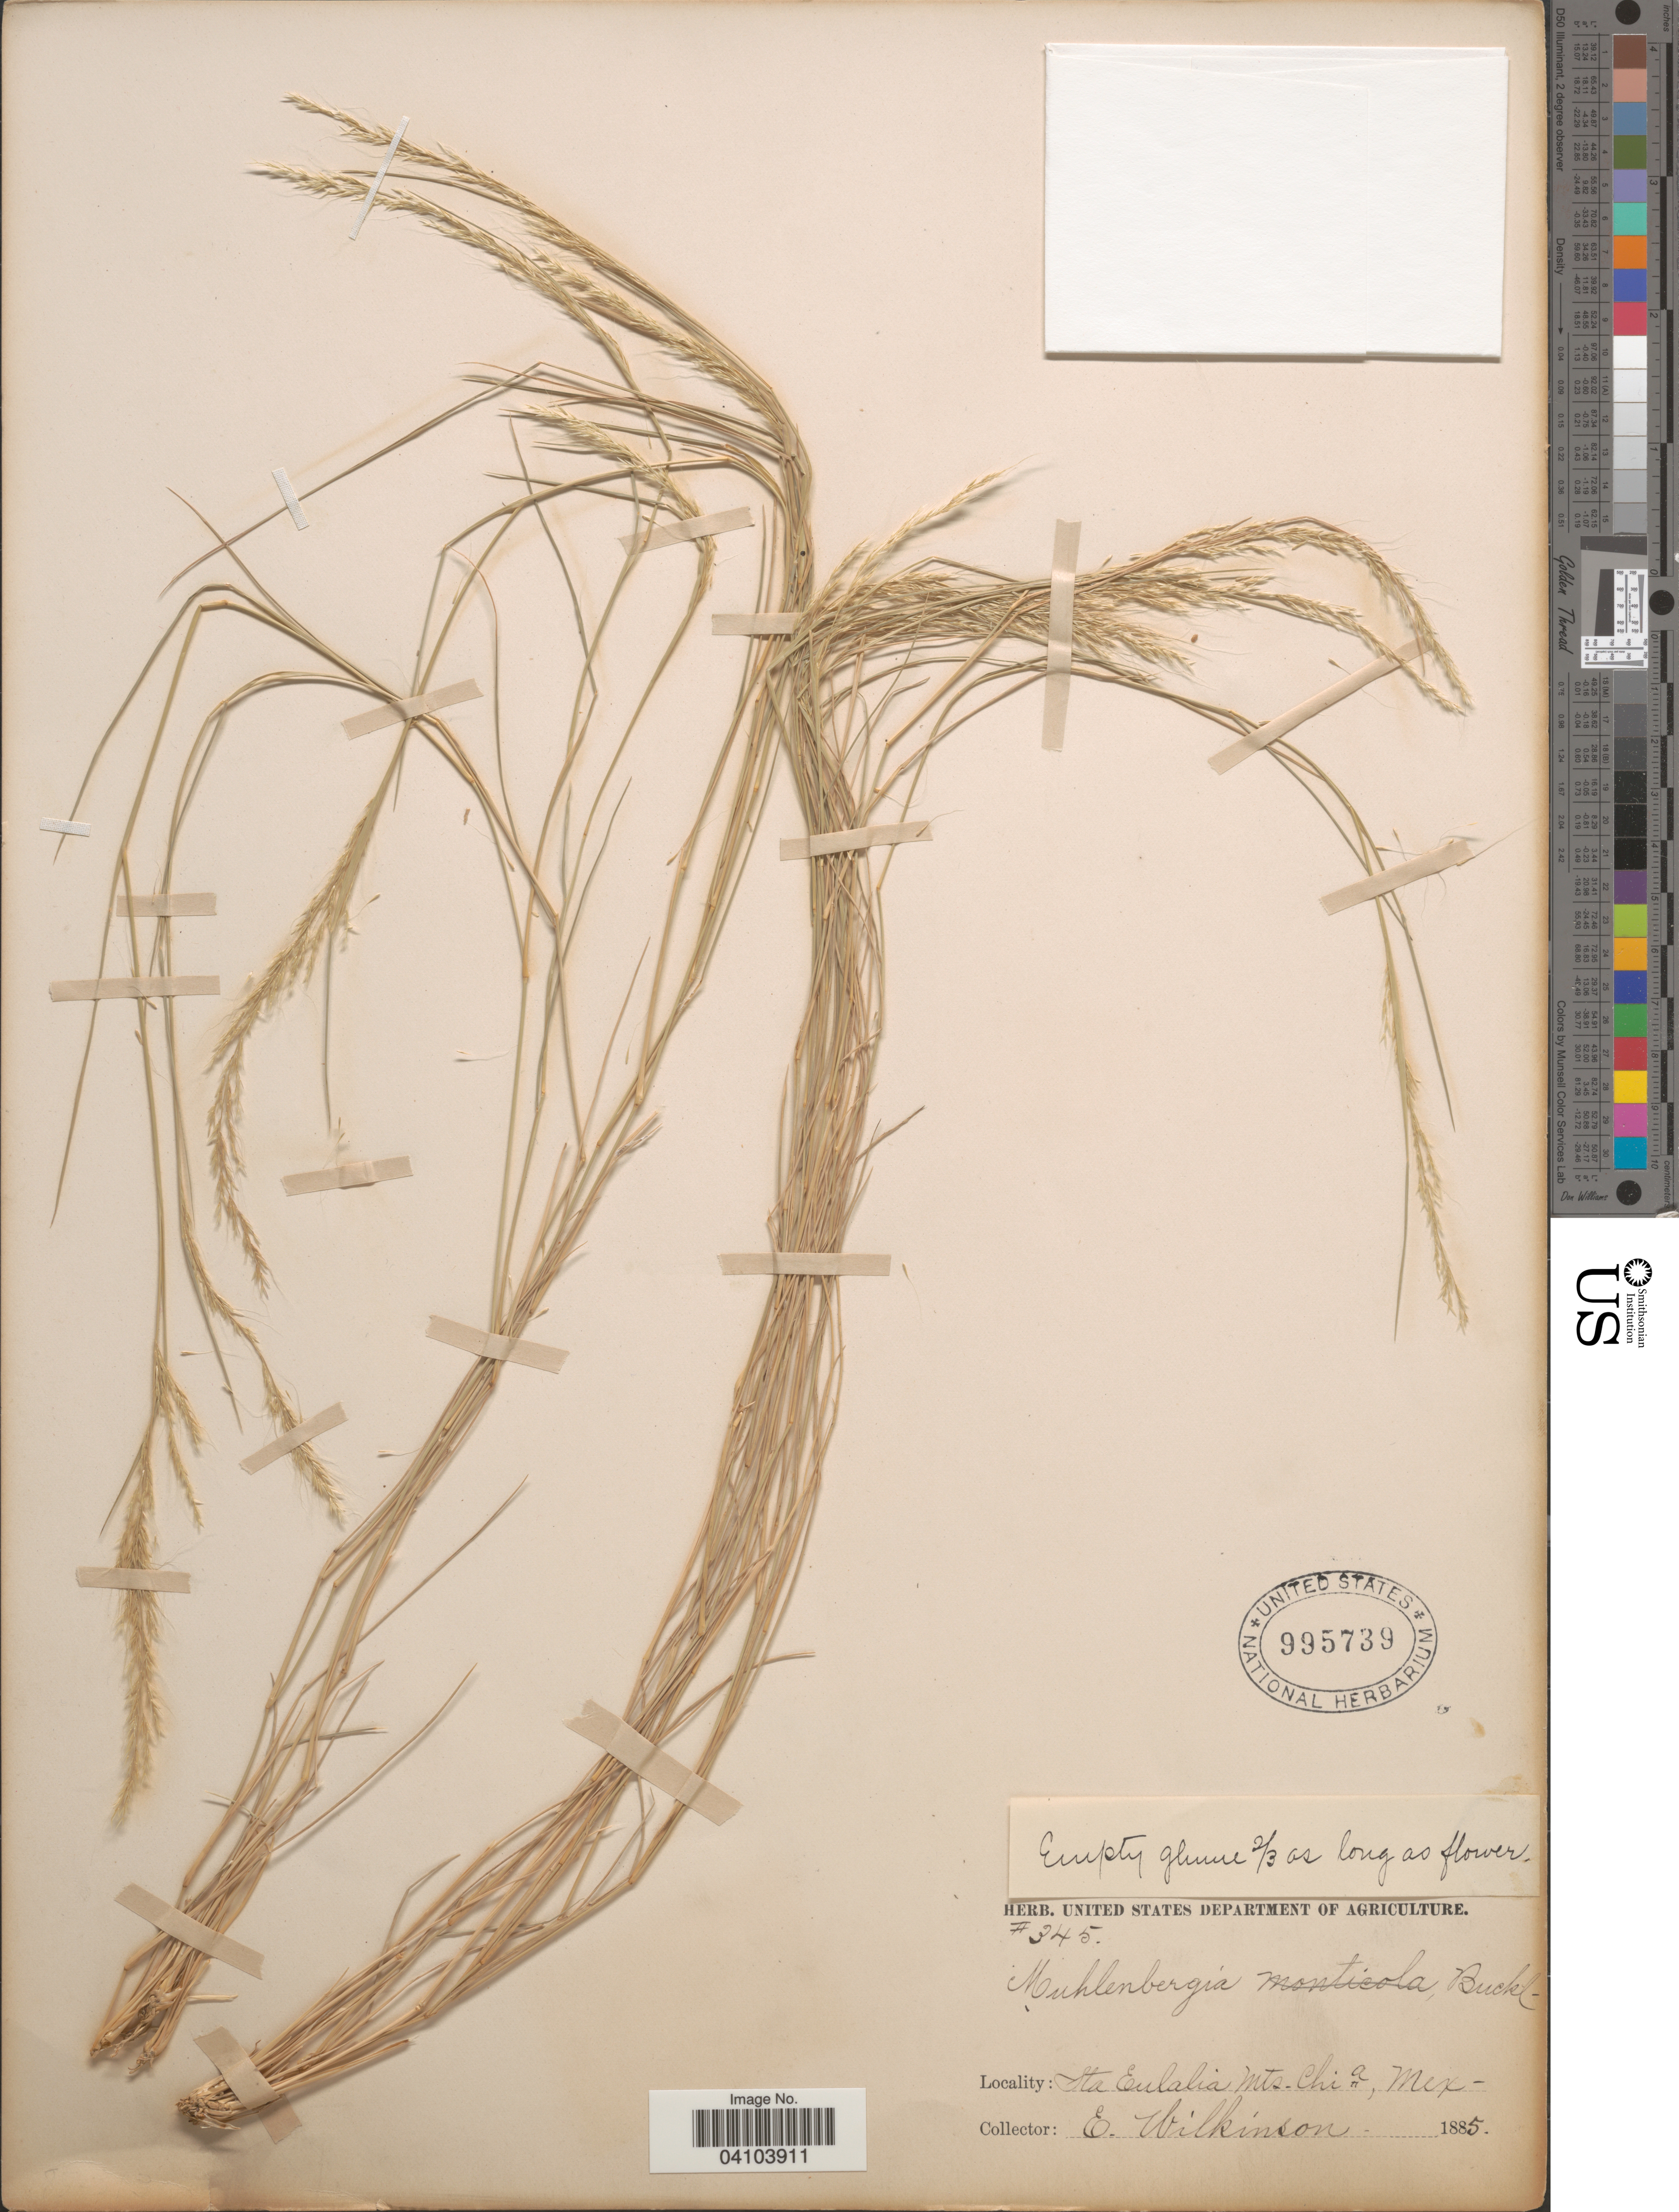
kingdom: Plantae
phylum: Tracheophyta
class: Liliopsida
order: Poales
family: Poaceae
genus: Muhlenbergia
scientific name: Muhlenbergia tenuifolia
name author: (Kunth) Kunth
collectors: E. Wilkinson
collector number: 345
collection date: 1885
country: Mexico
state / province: Chihuahua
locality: Sta Eulalia Mts.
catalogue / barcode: US 995739